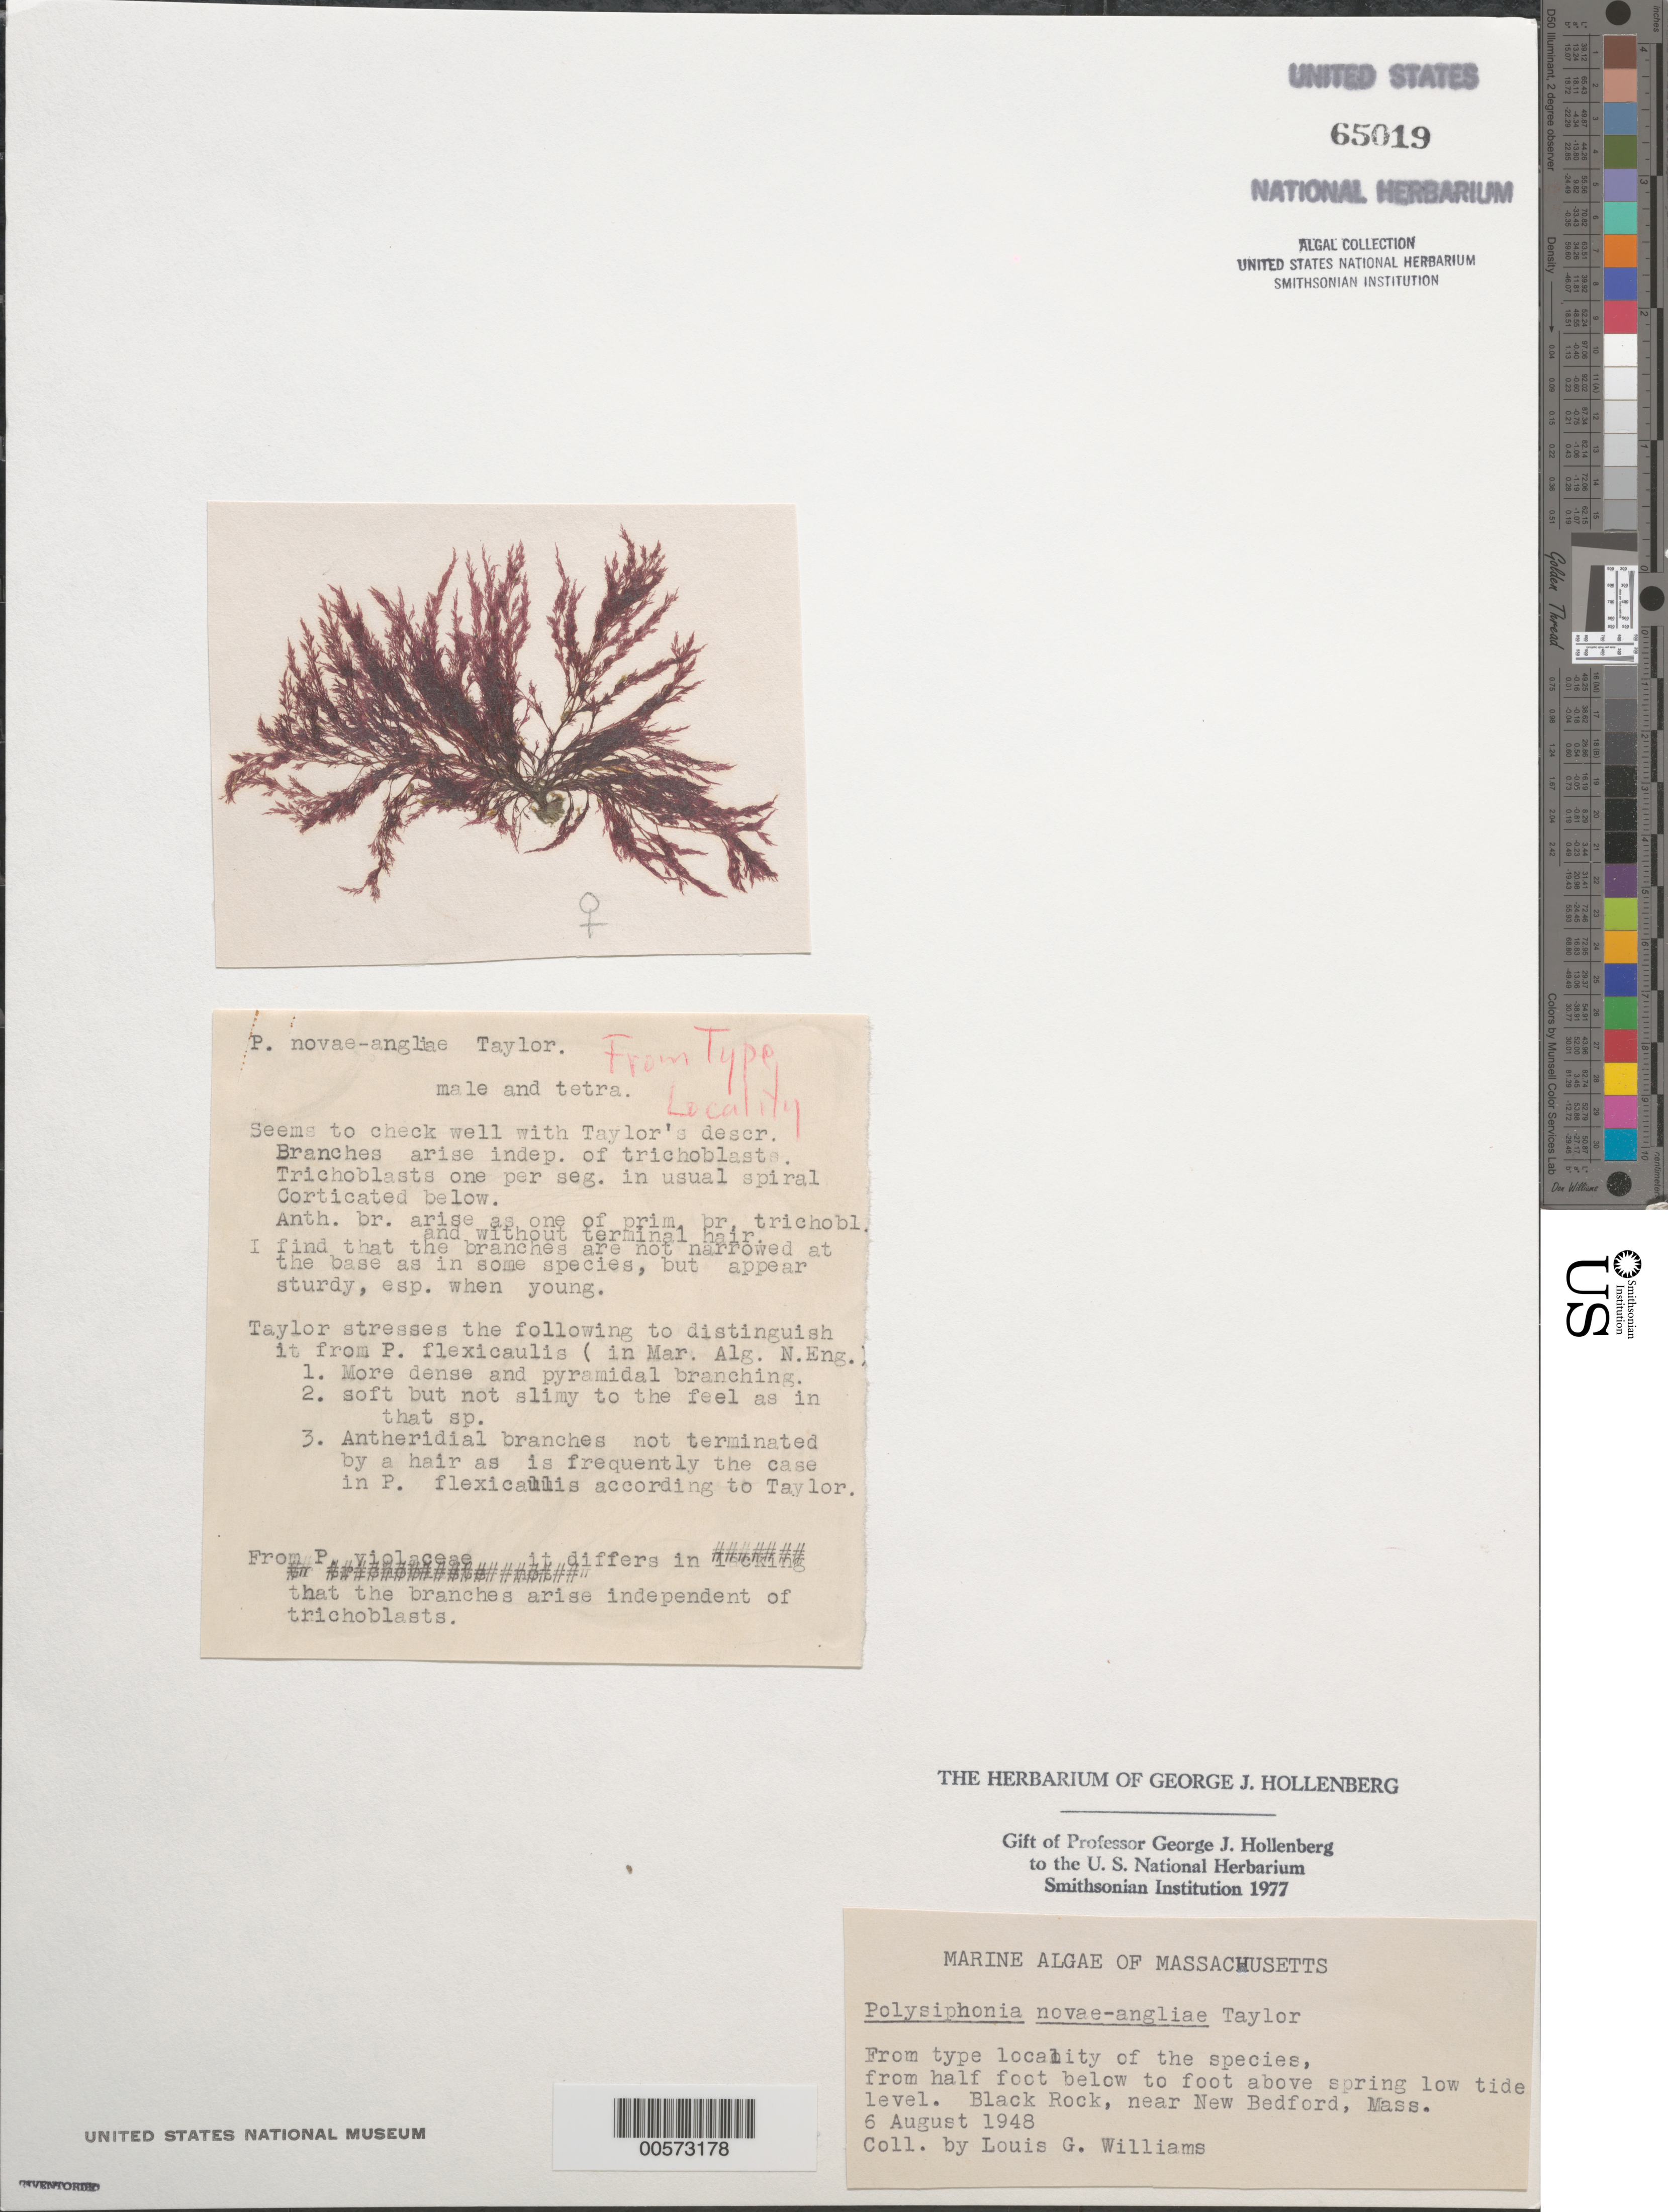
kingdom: Plantae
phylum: Rhodophyta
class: Florideophyceae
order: Ceramiales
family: Rhodomelaceae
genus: Melanothamnus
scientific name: Melanothamnus harveyi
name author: (Bailey) Diaz-Tapia & C.A. Maggs in Diaz-Tapia et al.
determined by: Algae name updating Project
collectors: L. G. Williams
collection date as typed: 06 Aug 1948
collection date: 1948-08-06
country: United States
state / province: Massachusetts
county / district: Bristol County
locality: Black Rock, near New Bedford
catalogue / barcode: US 65019